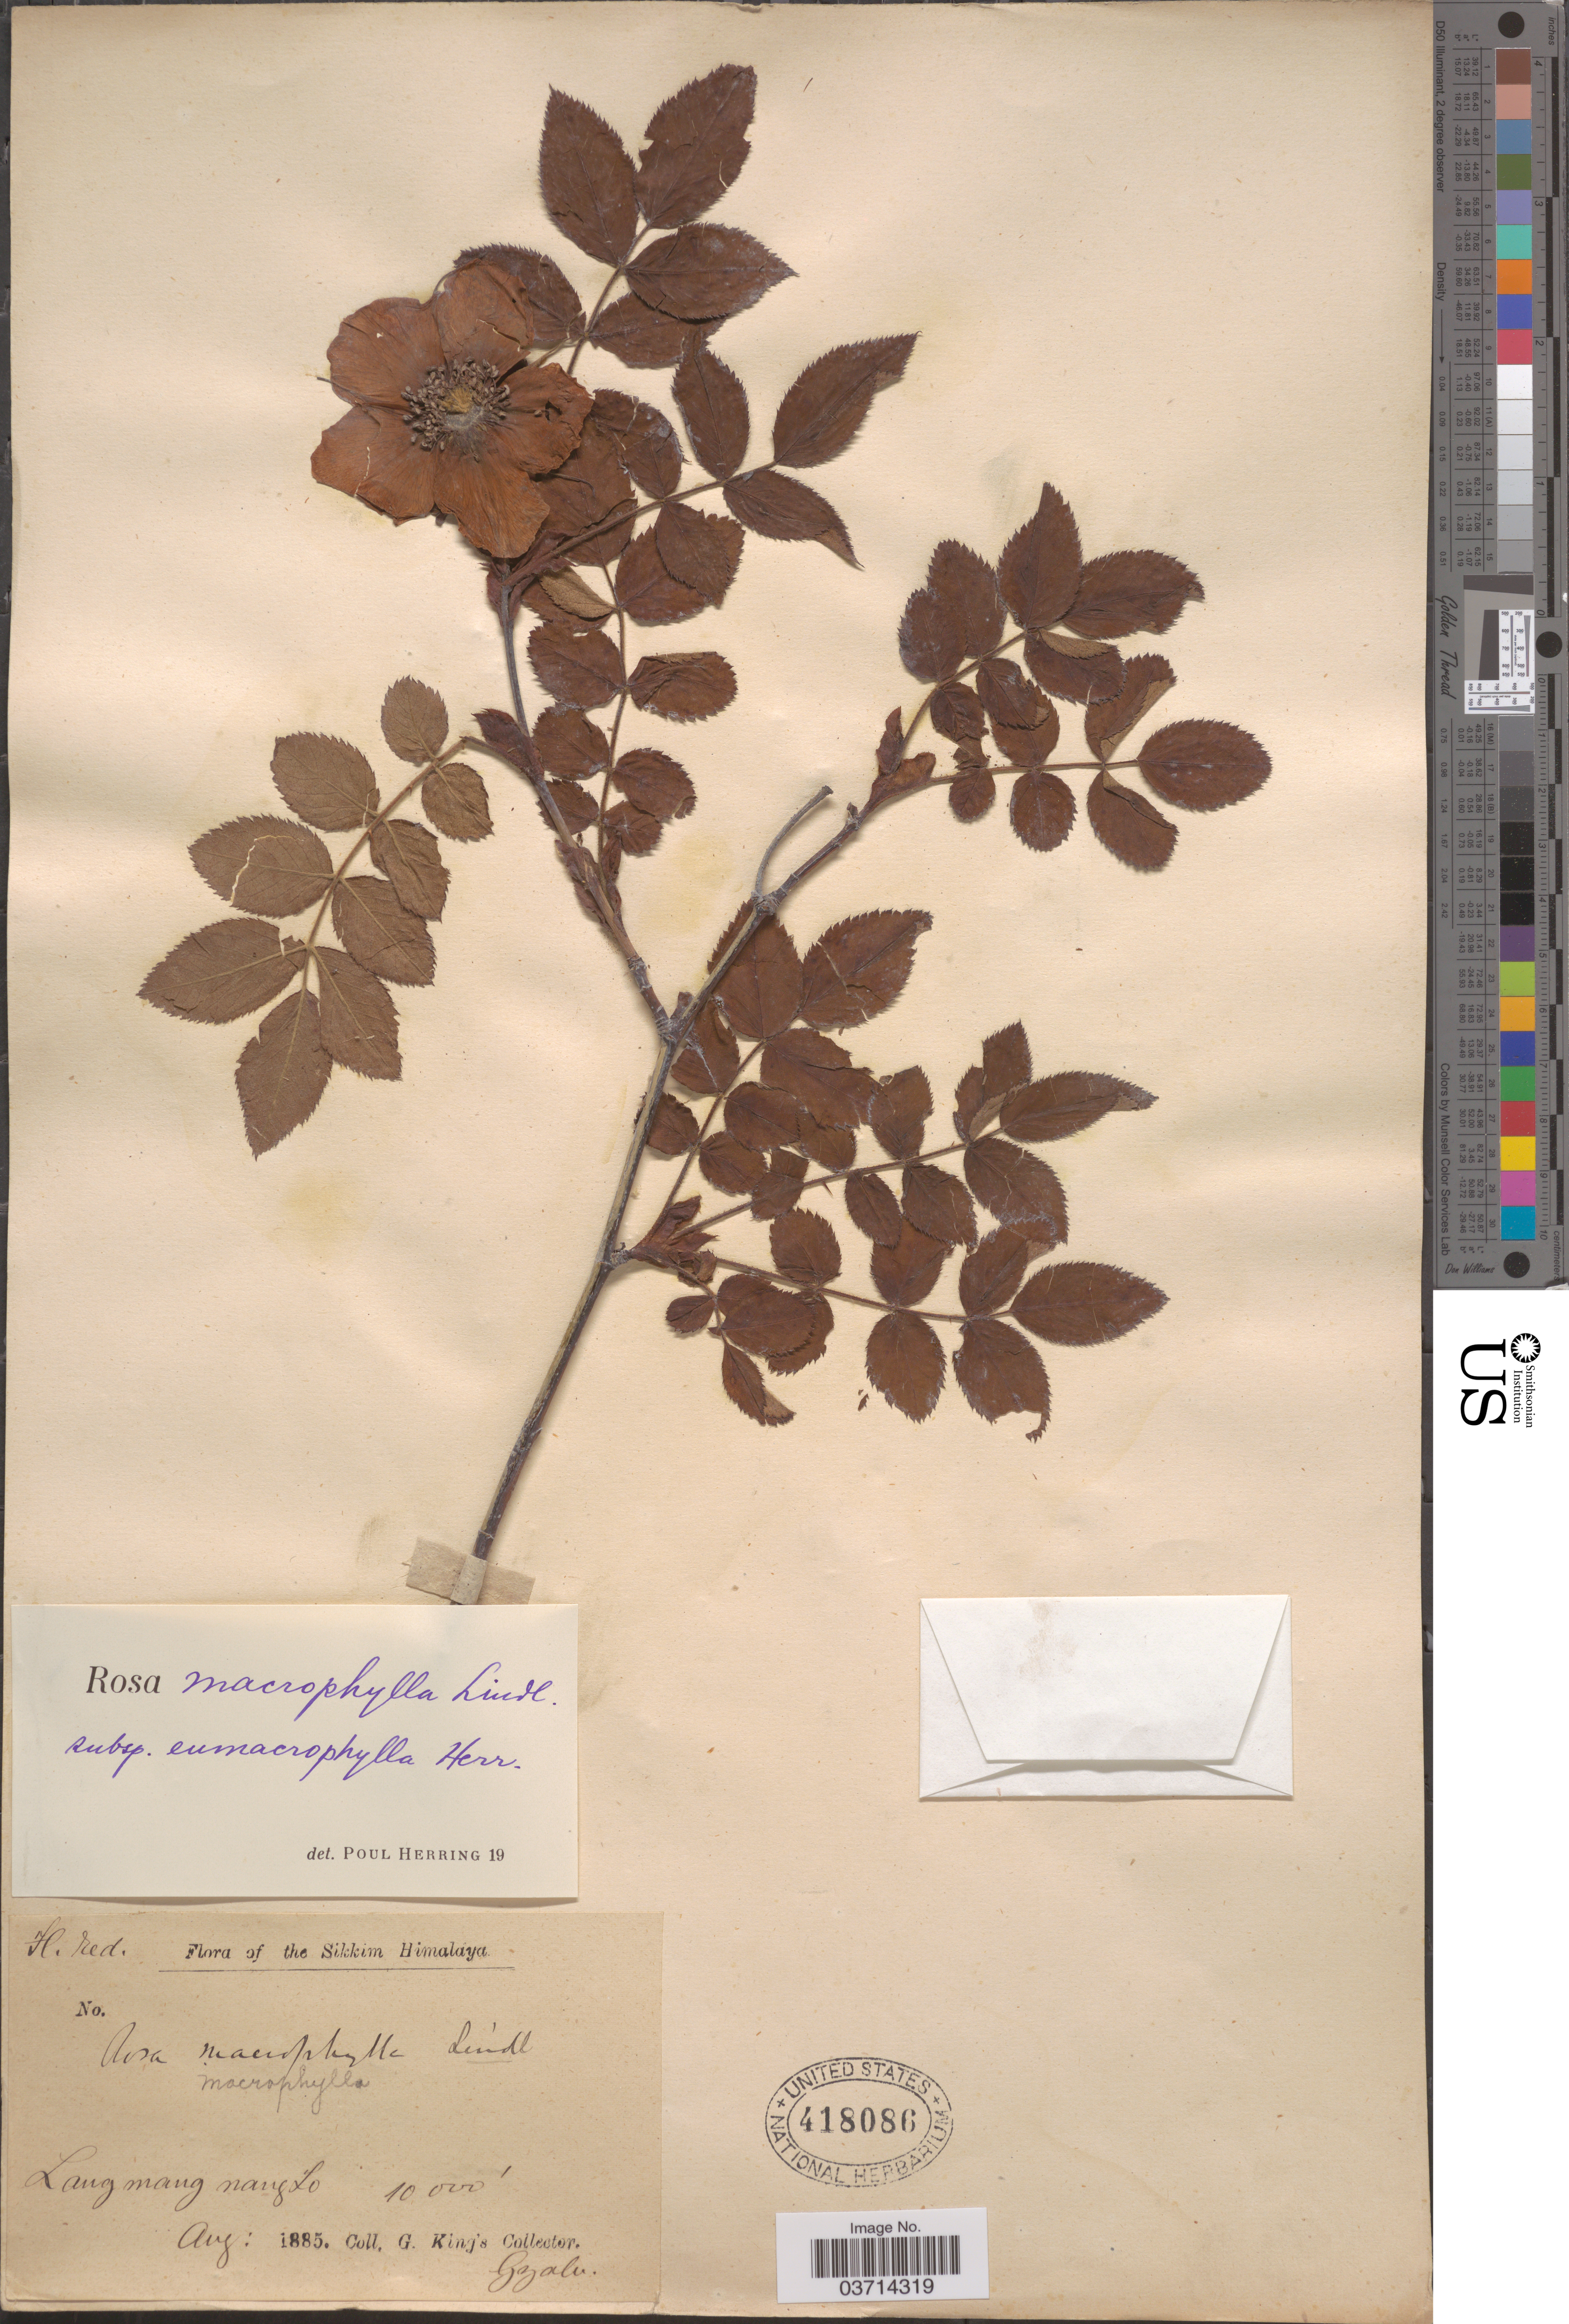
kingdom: Plantae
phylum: Tracheophyta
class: Magnoliopsida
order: Rosales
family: Rosaceae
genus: Rosa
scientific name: Rosa macrophylla var. macrophylla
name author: Lindl.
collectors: Dr. King's collector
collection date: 1885-08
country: India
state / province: Sikkim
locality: Sikkim Himalaya. Lang mang nang Lo. Gzalu [unsure placement].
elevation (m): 3048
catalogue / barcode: US 418086